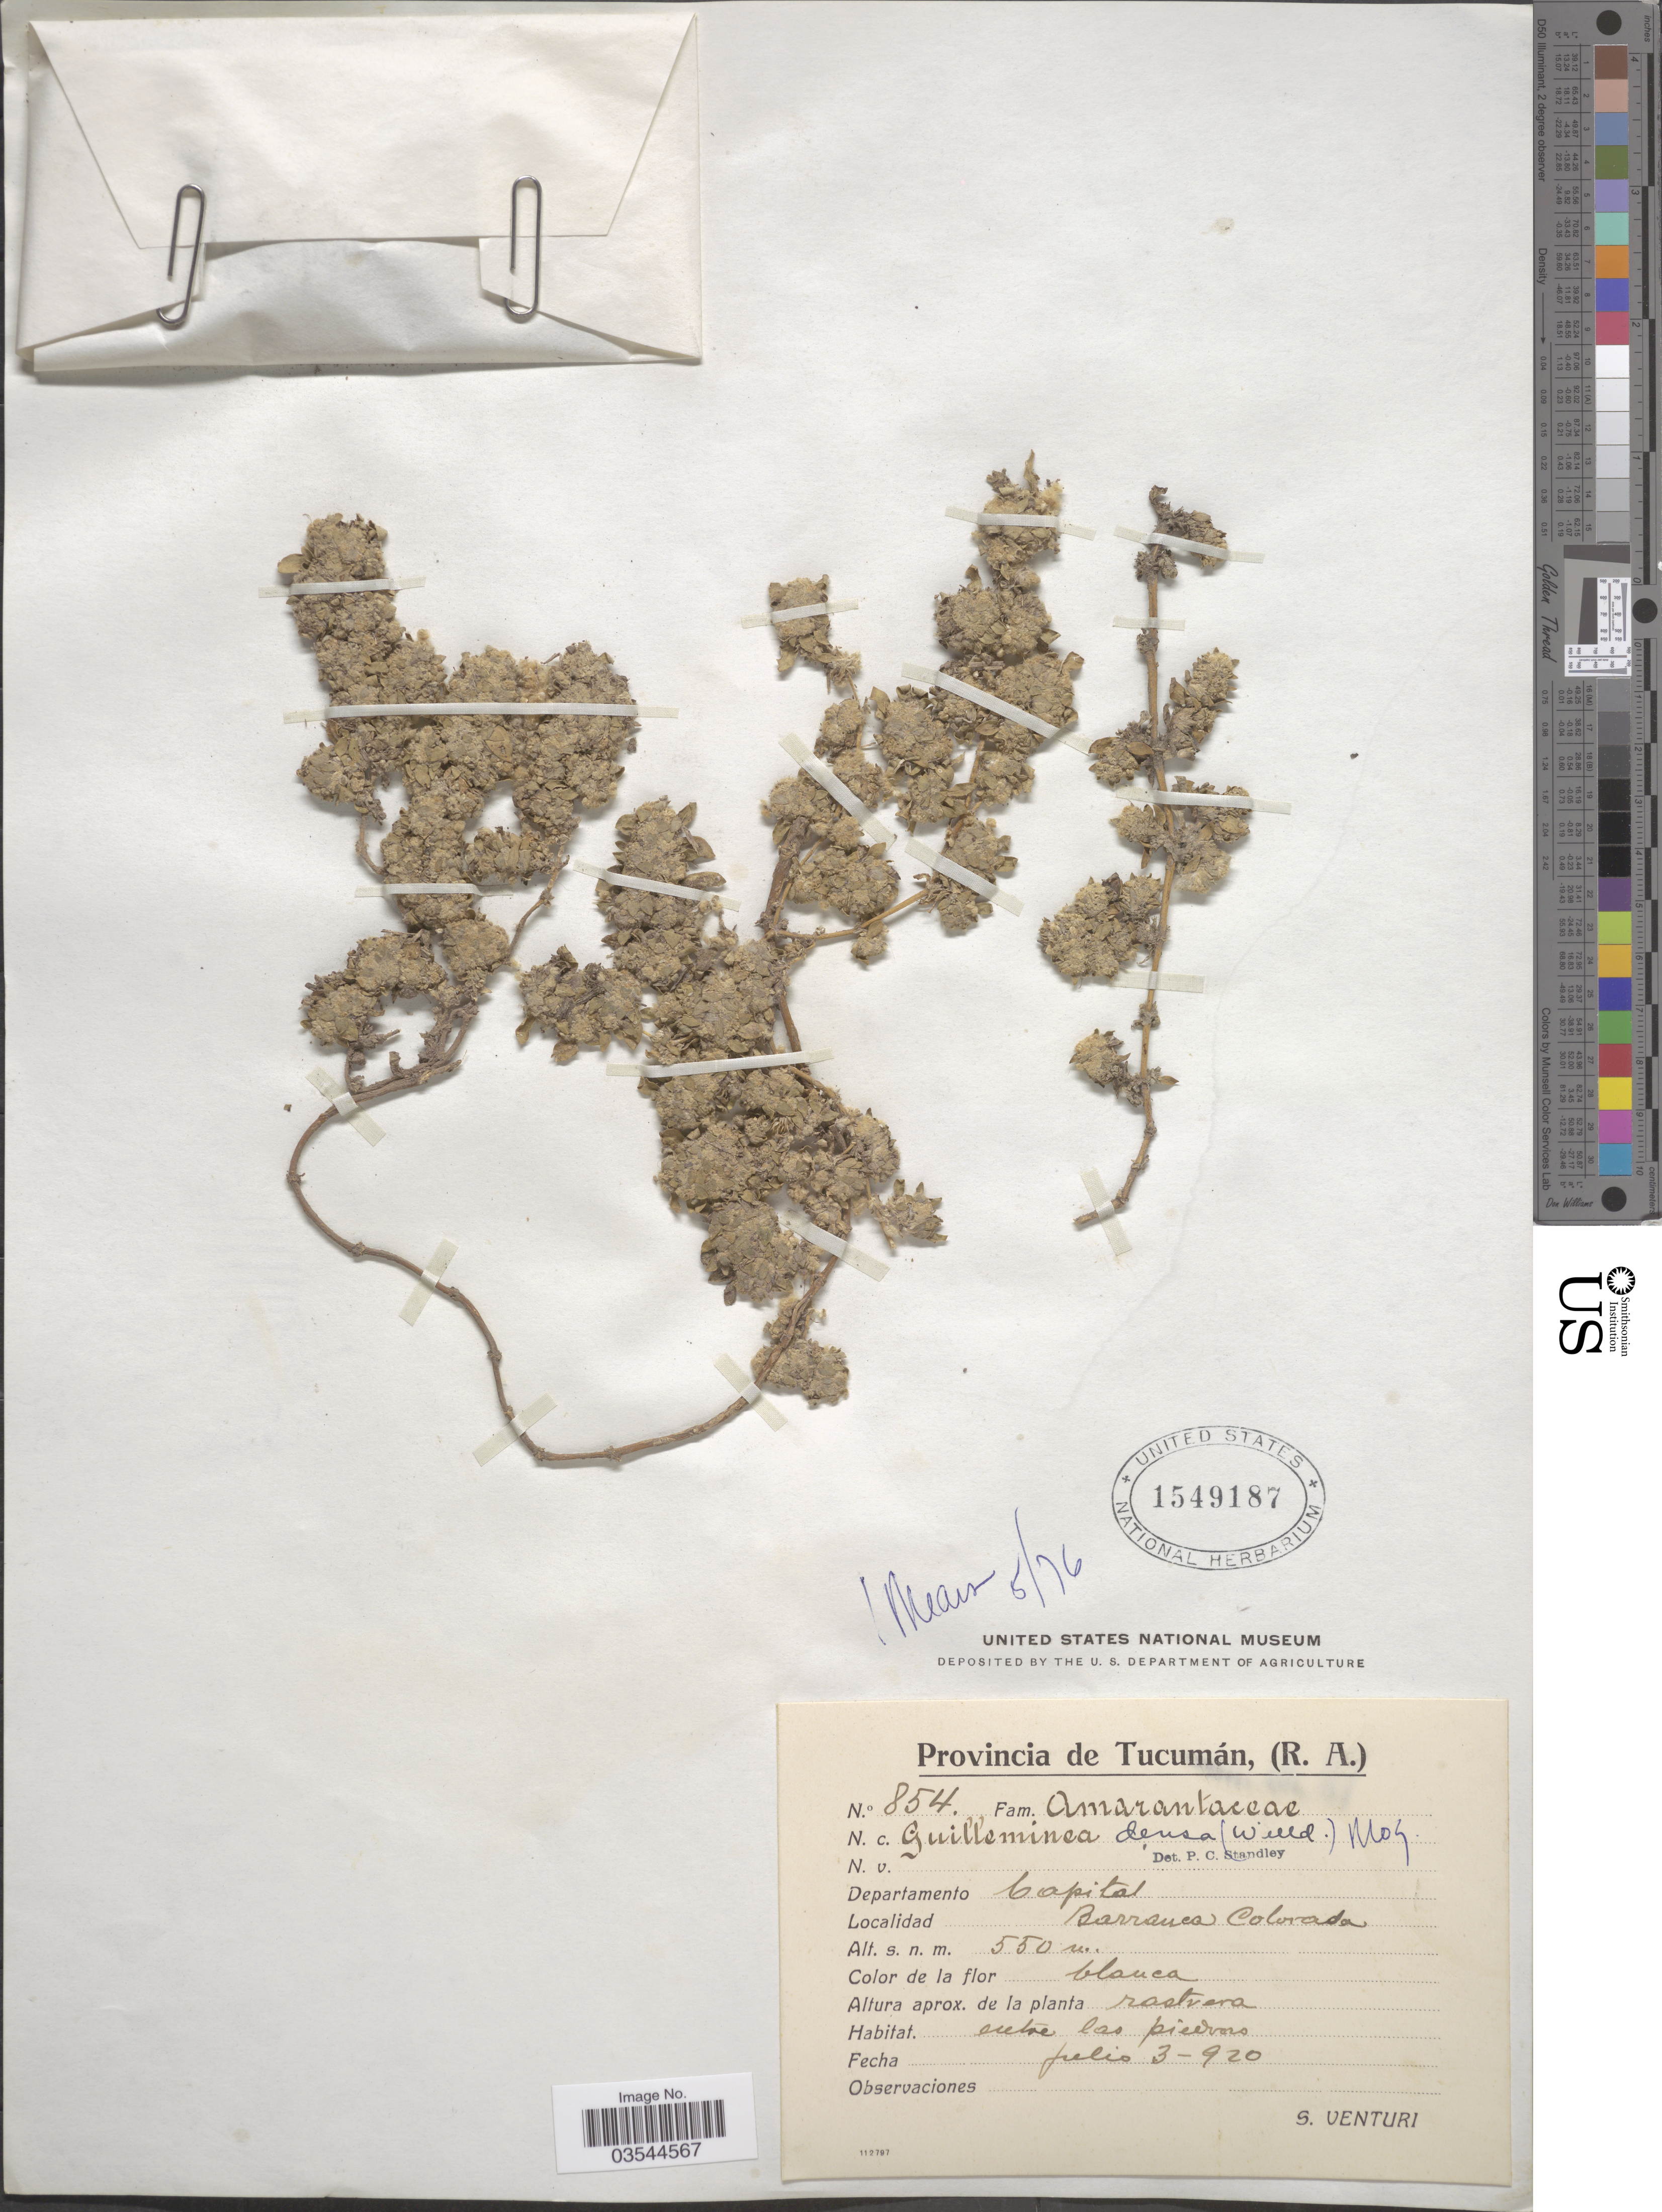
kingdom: Plantae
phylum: Tracheophyta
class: Magnoliopsida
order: Caryophyllales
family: Amaranthaceae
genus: Guilleminea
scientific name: Guilleminea densa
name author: (Humb. & Bonpl. ex Schult.) Moq.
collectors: S. Venturi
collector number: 854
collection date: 1920-07-03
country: Argentina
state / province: Tucuman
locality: Departamento Capital. Barranca Colorada.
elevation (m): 550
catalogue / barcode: US 1549187